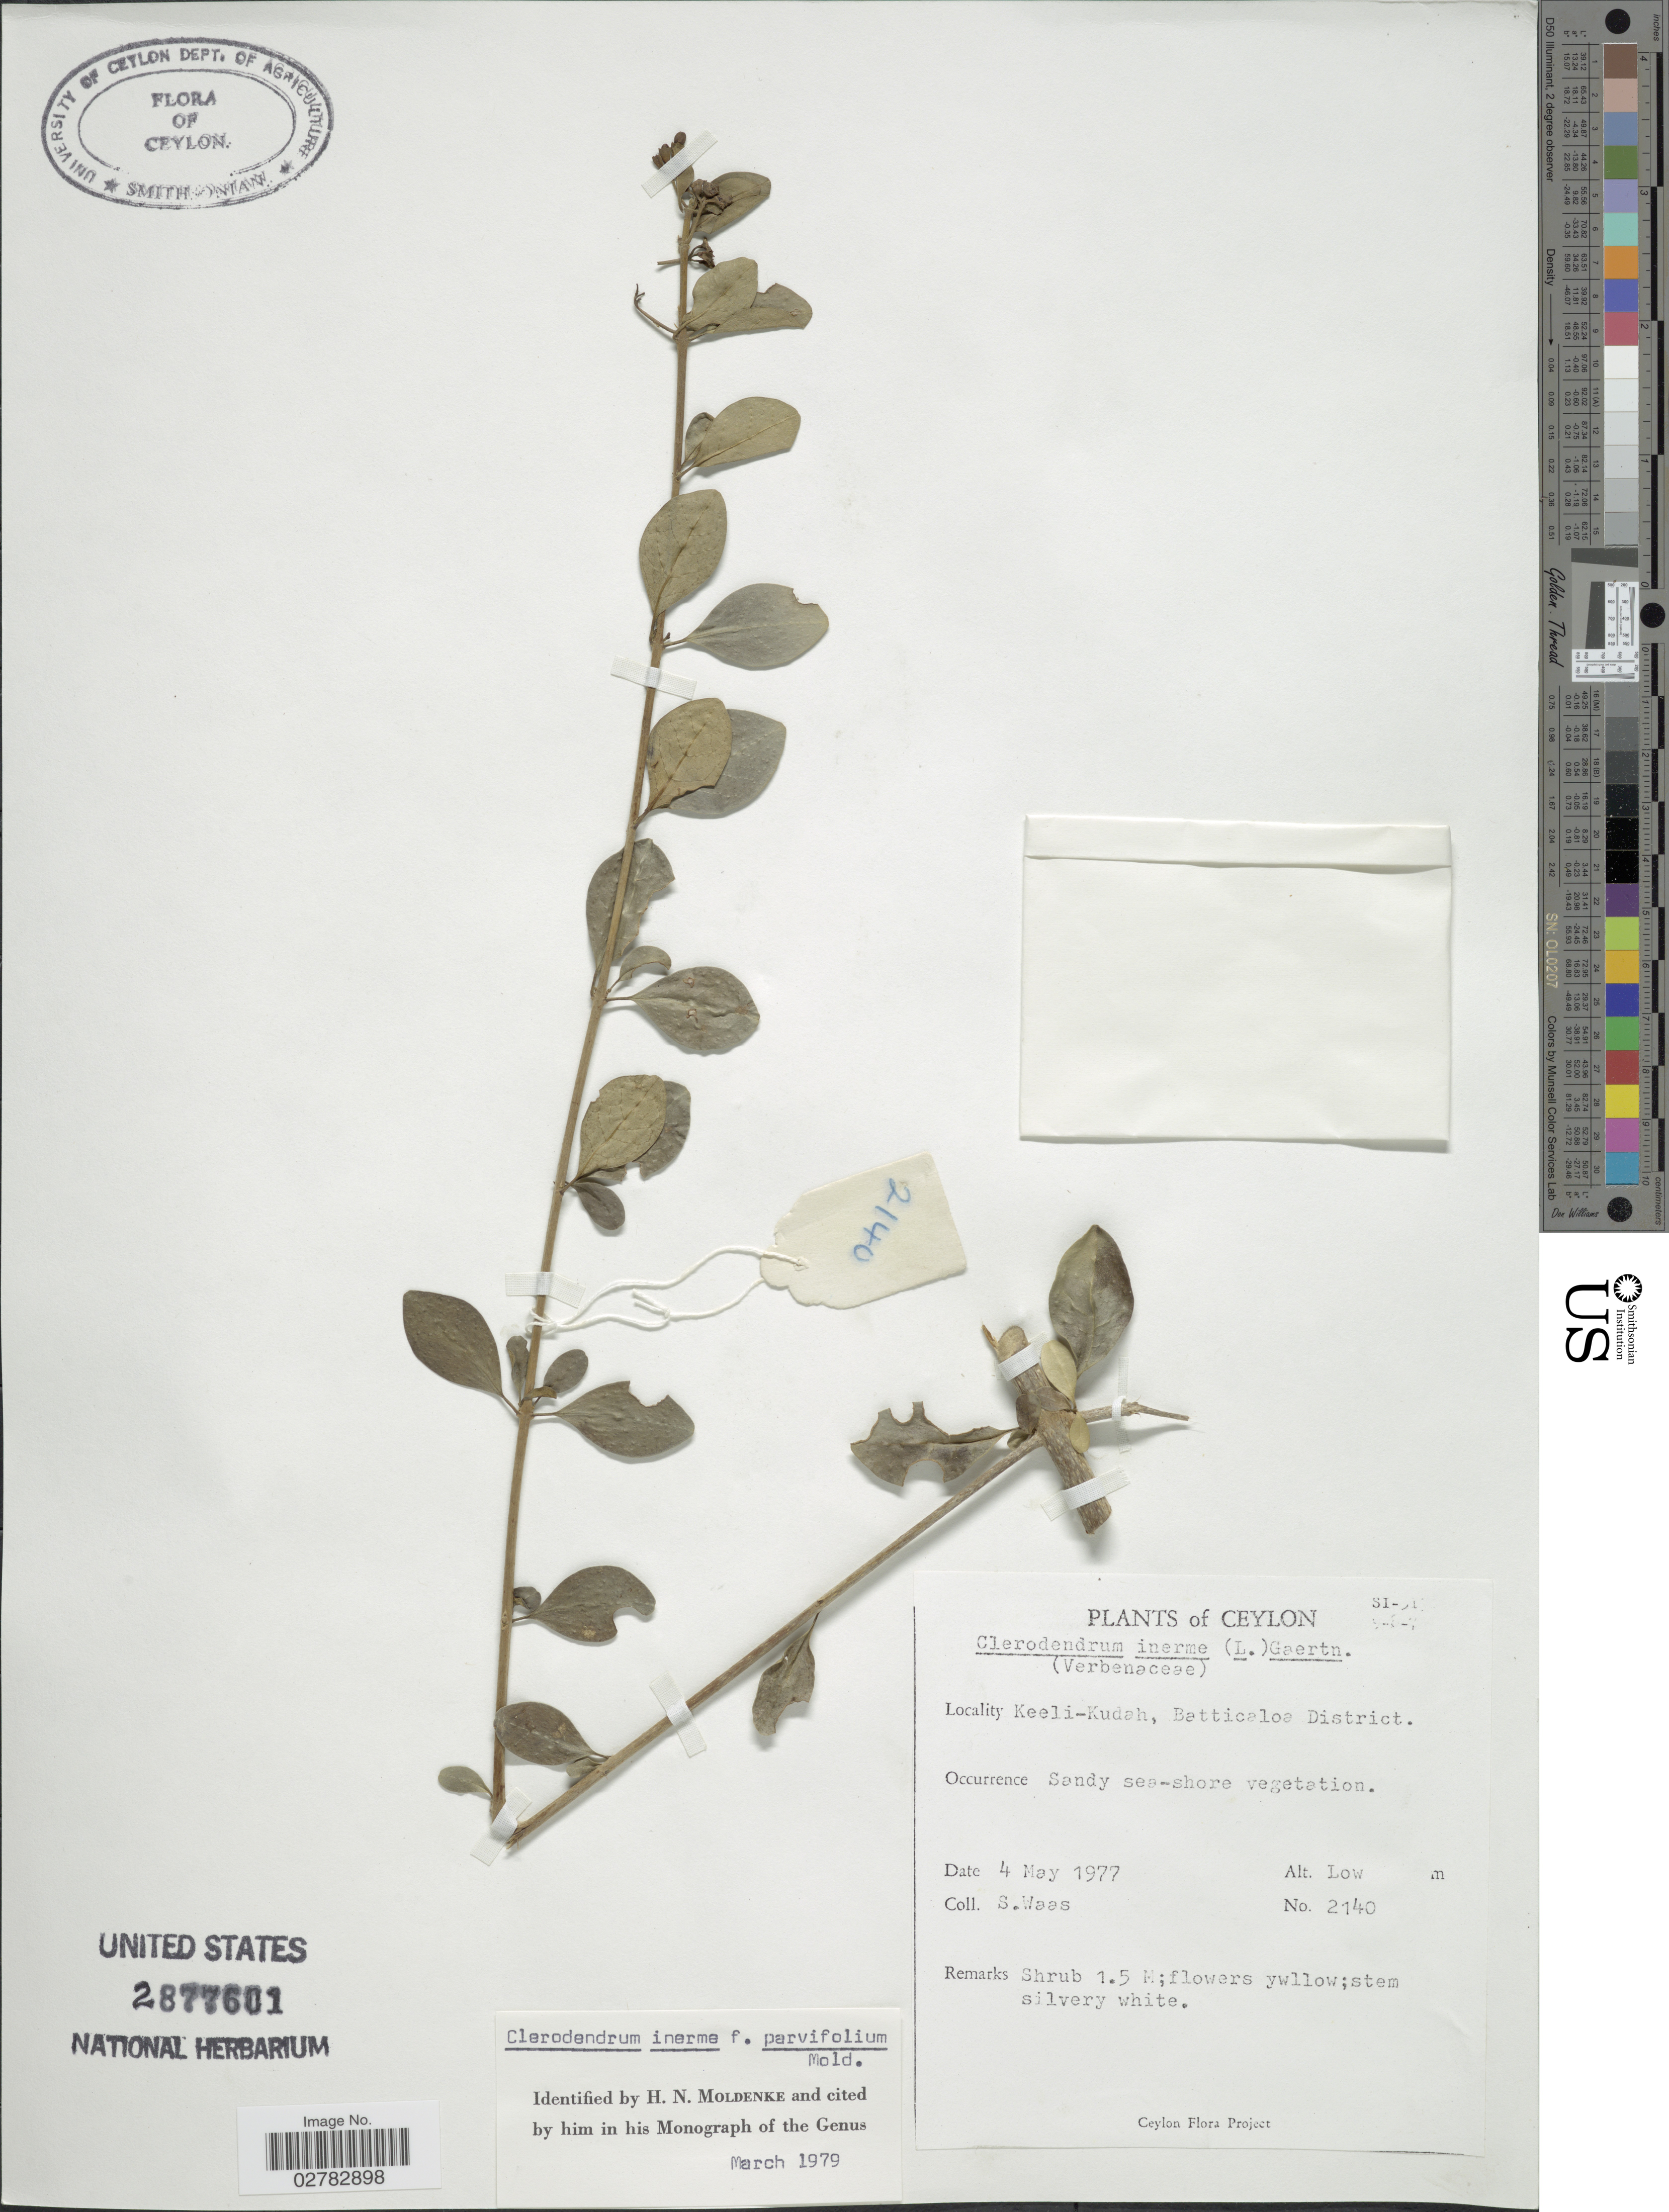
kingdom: Plantae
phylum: Tracheophyta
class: Magnoliopsida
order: Lamiales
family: Lamiaceae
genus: Clerodendrum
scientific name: Clerodendrum inerme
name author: (L.) Gaertn.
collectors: S. Waas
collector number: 2140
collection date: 1977-05-04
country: Sri Lanka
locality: Ceylon. Keeli-Kudah, Batticaloa District.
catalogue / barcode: US 2877601